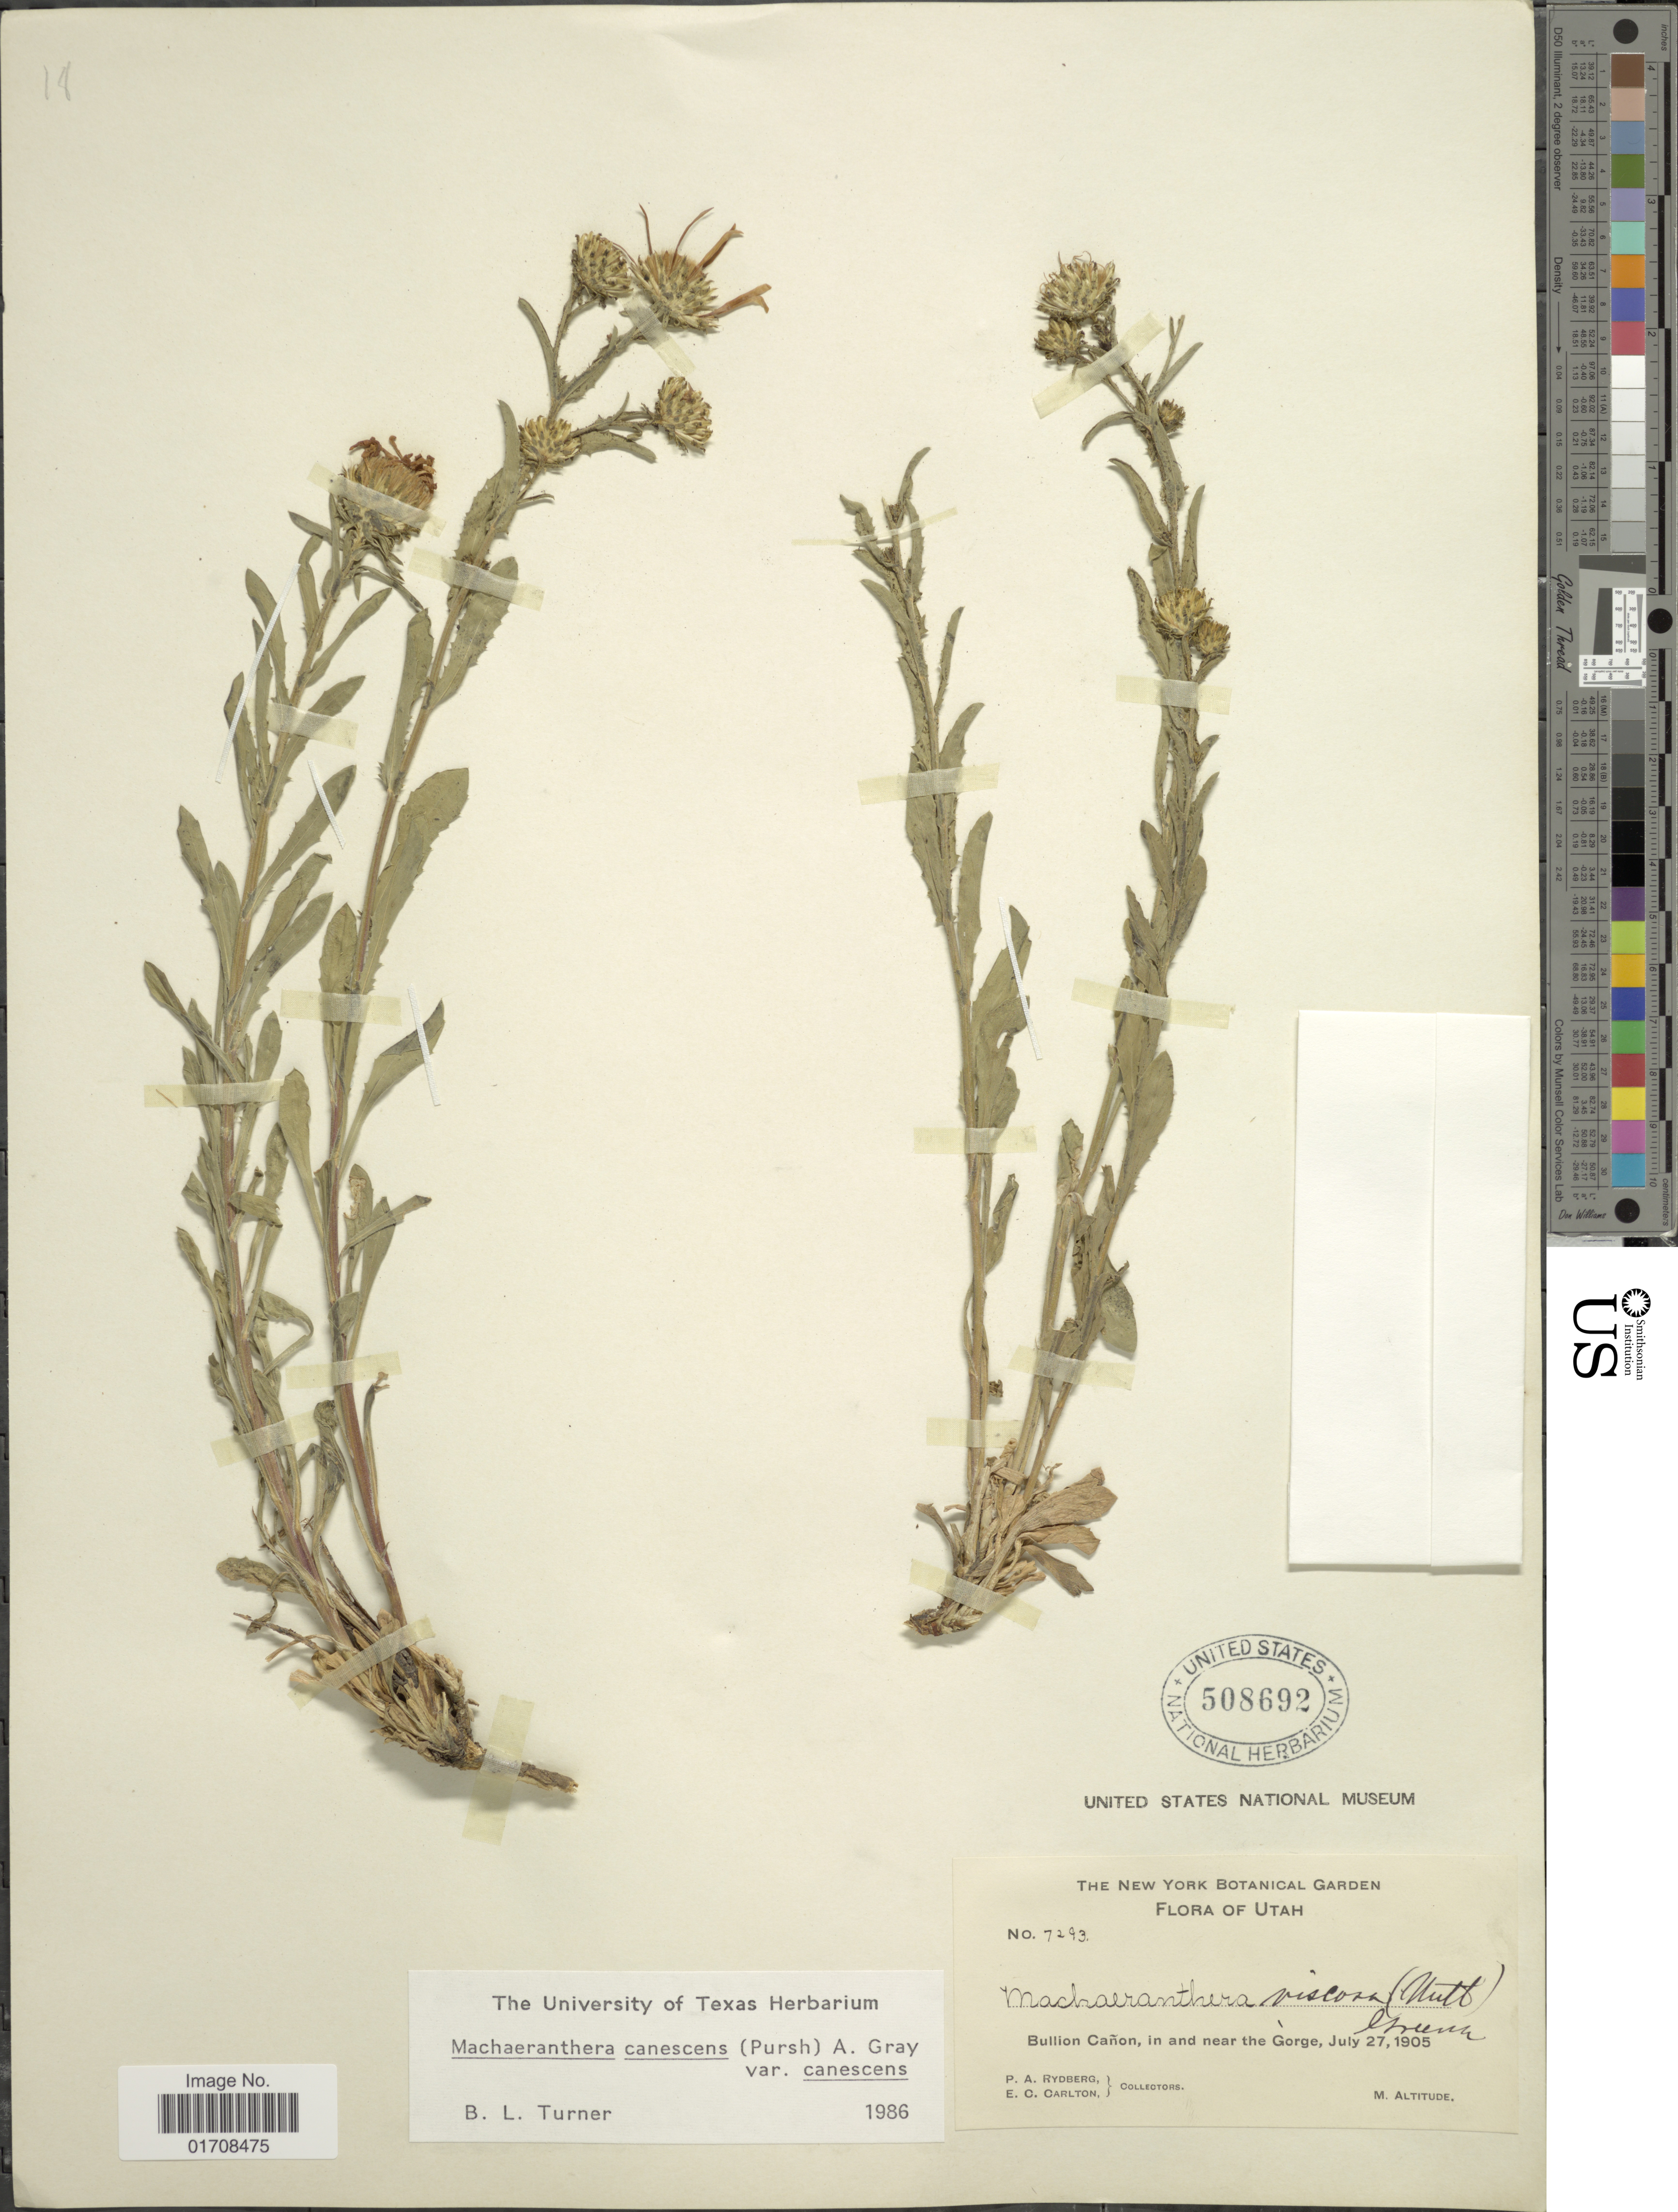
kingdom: Plantae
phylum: Tracheophyta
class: Magnoliopsida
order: Asterales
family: Asteraceae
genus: Machaeranthera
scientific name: Machaeranthera canescens var. canescens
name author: (Pursh) A. Gray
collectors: P. A. Rydberg & E. Carlton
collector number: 7293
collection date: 1905-07-27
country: United States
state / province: Utah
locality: Bullion Canon, in and near the Gorge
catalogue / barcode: US 508692